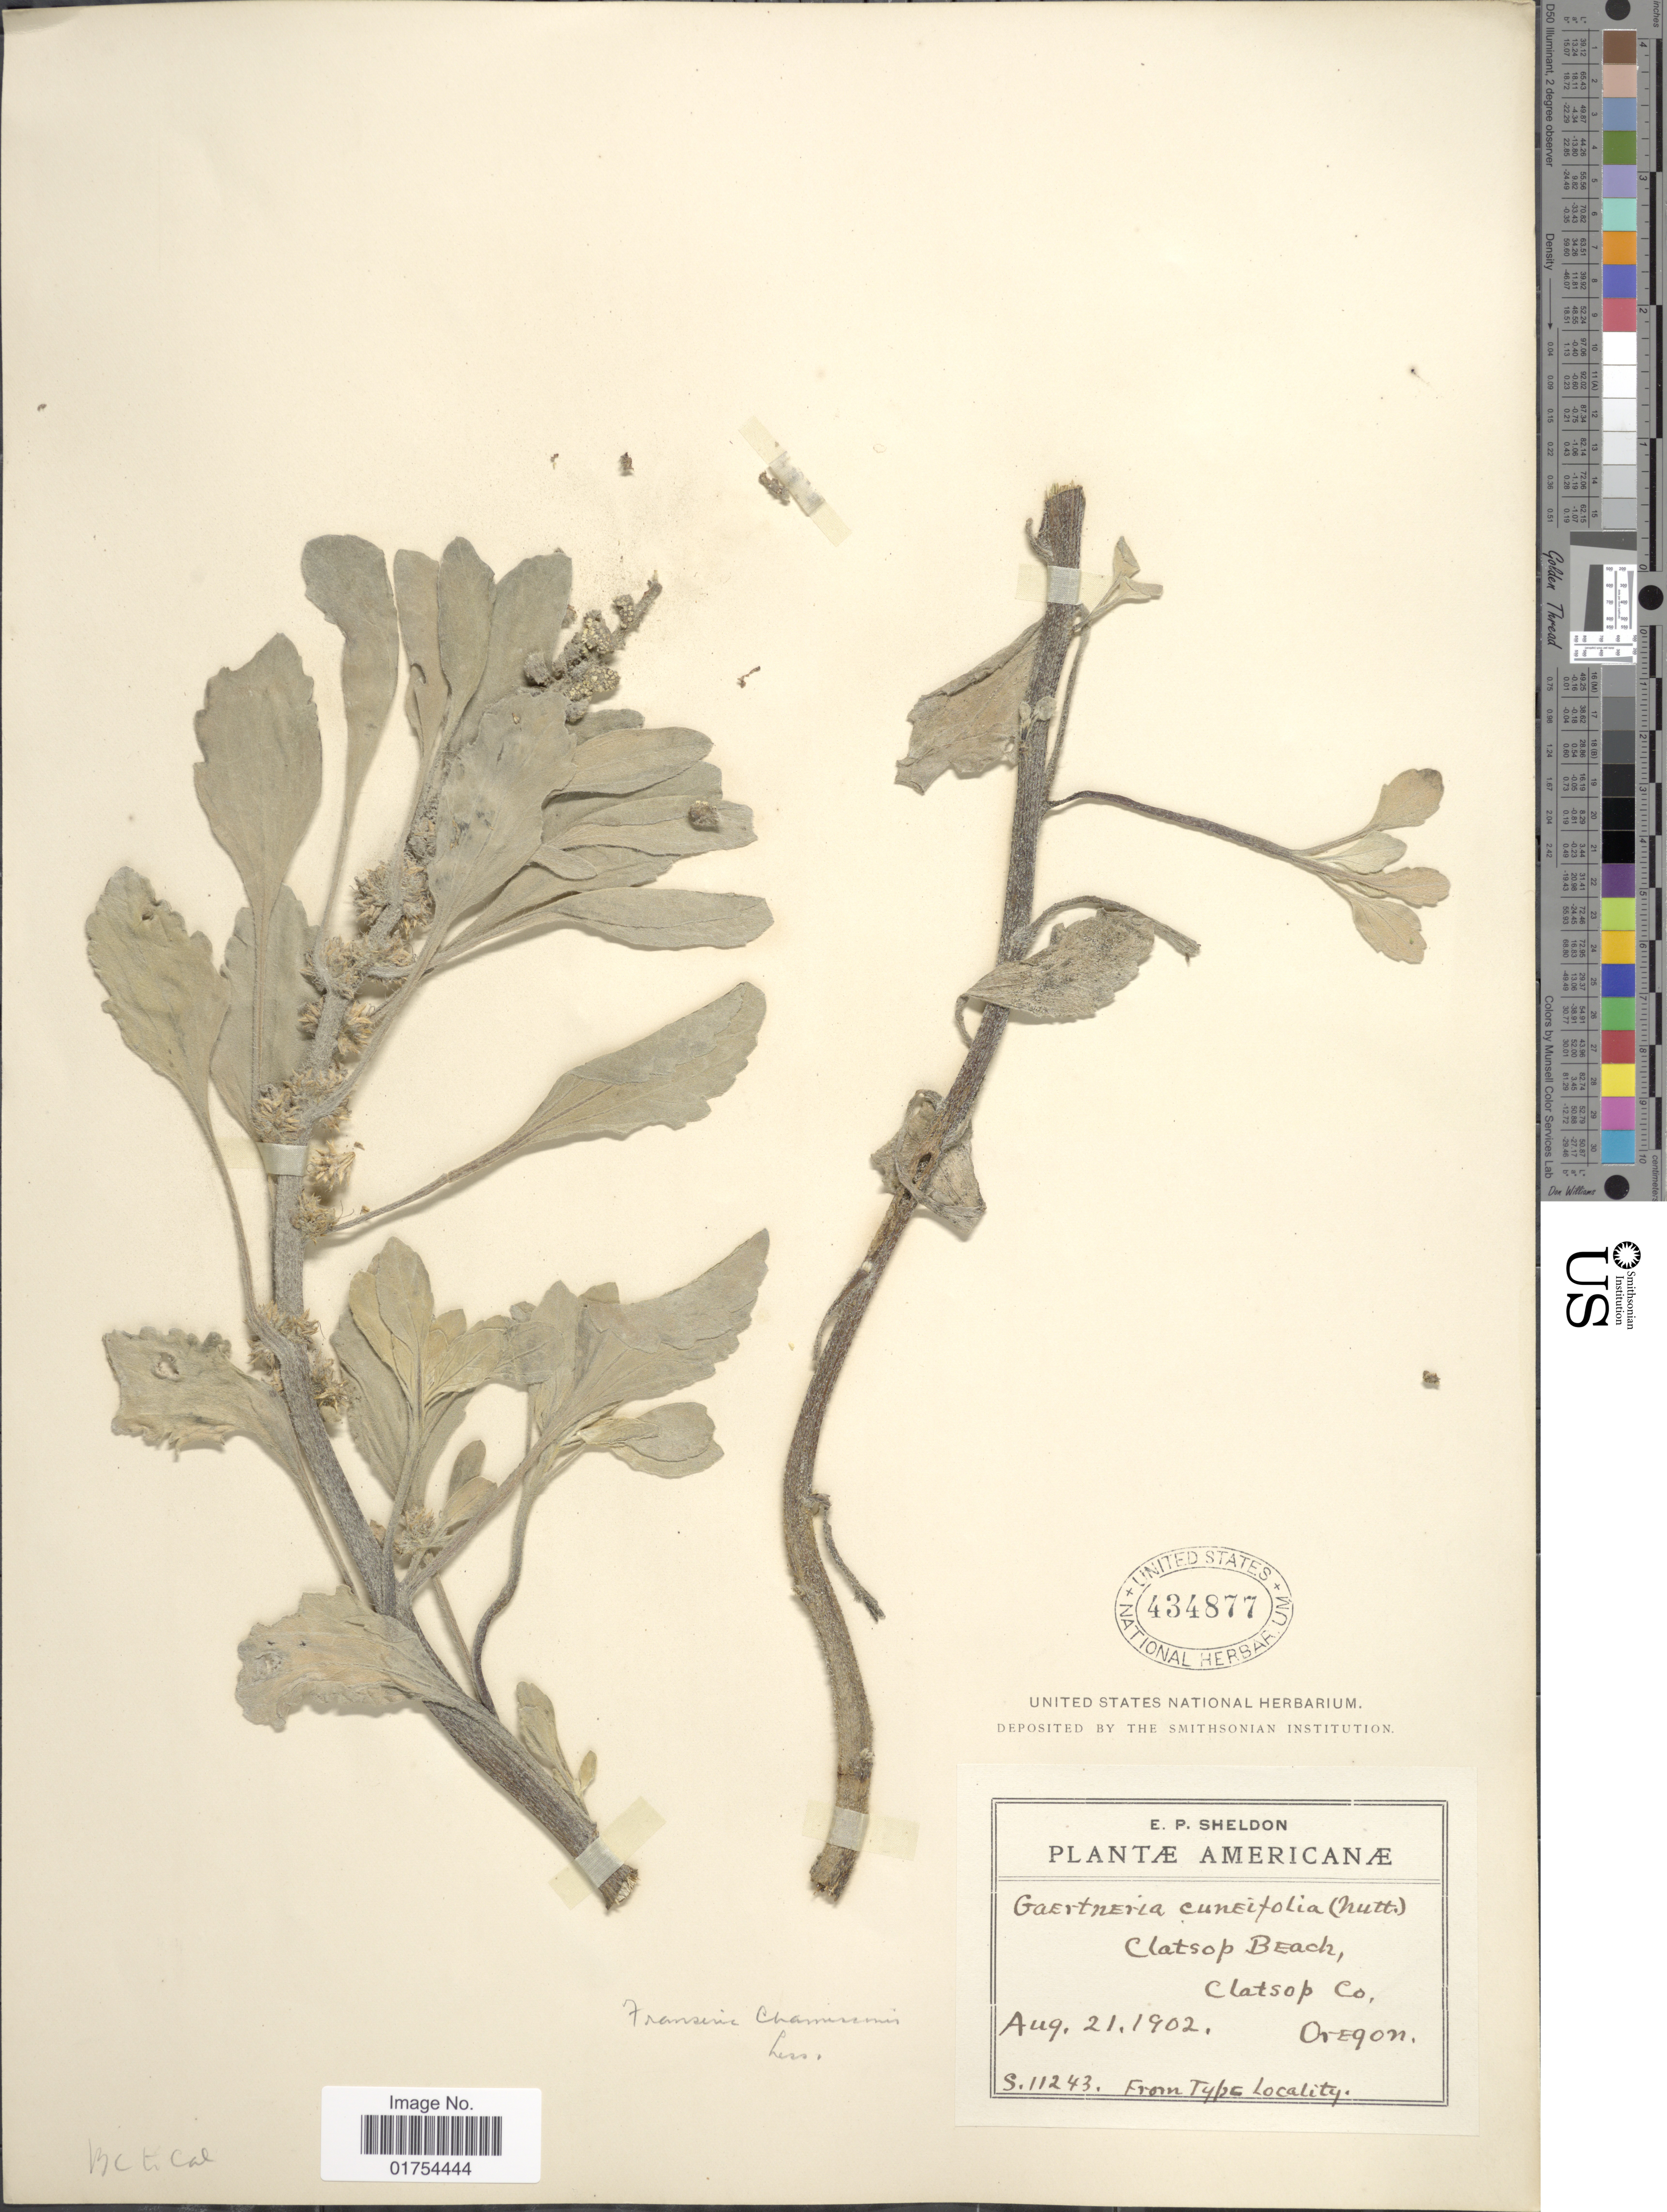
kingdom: Plantae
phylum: Tracheophyta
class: Magnoliopsida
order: Asterales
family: Asteraceae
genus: Franseria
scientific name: Franseria chamissonis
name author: Less.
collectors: E. P. Sheldon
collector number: S11243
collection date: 1902-08-21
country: United States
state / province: Oregon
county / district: Clatsop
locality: Clatsop Beach, Clatsop Co.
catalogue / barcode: US 434877